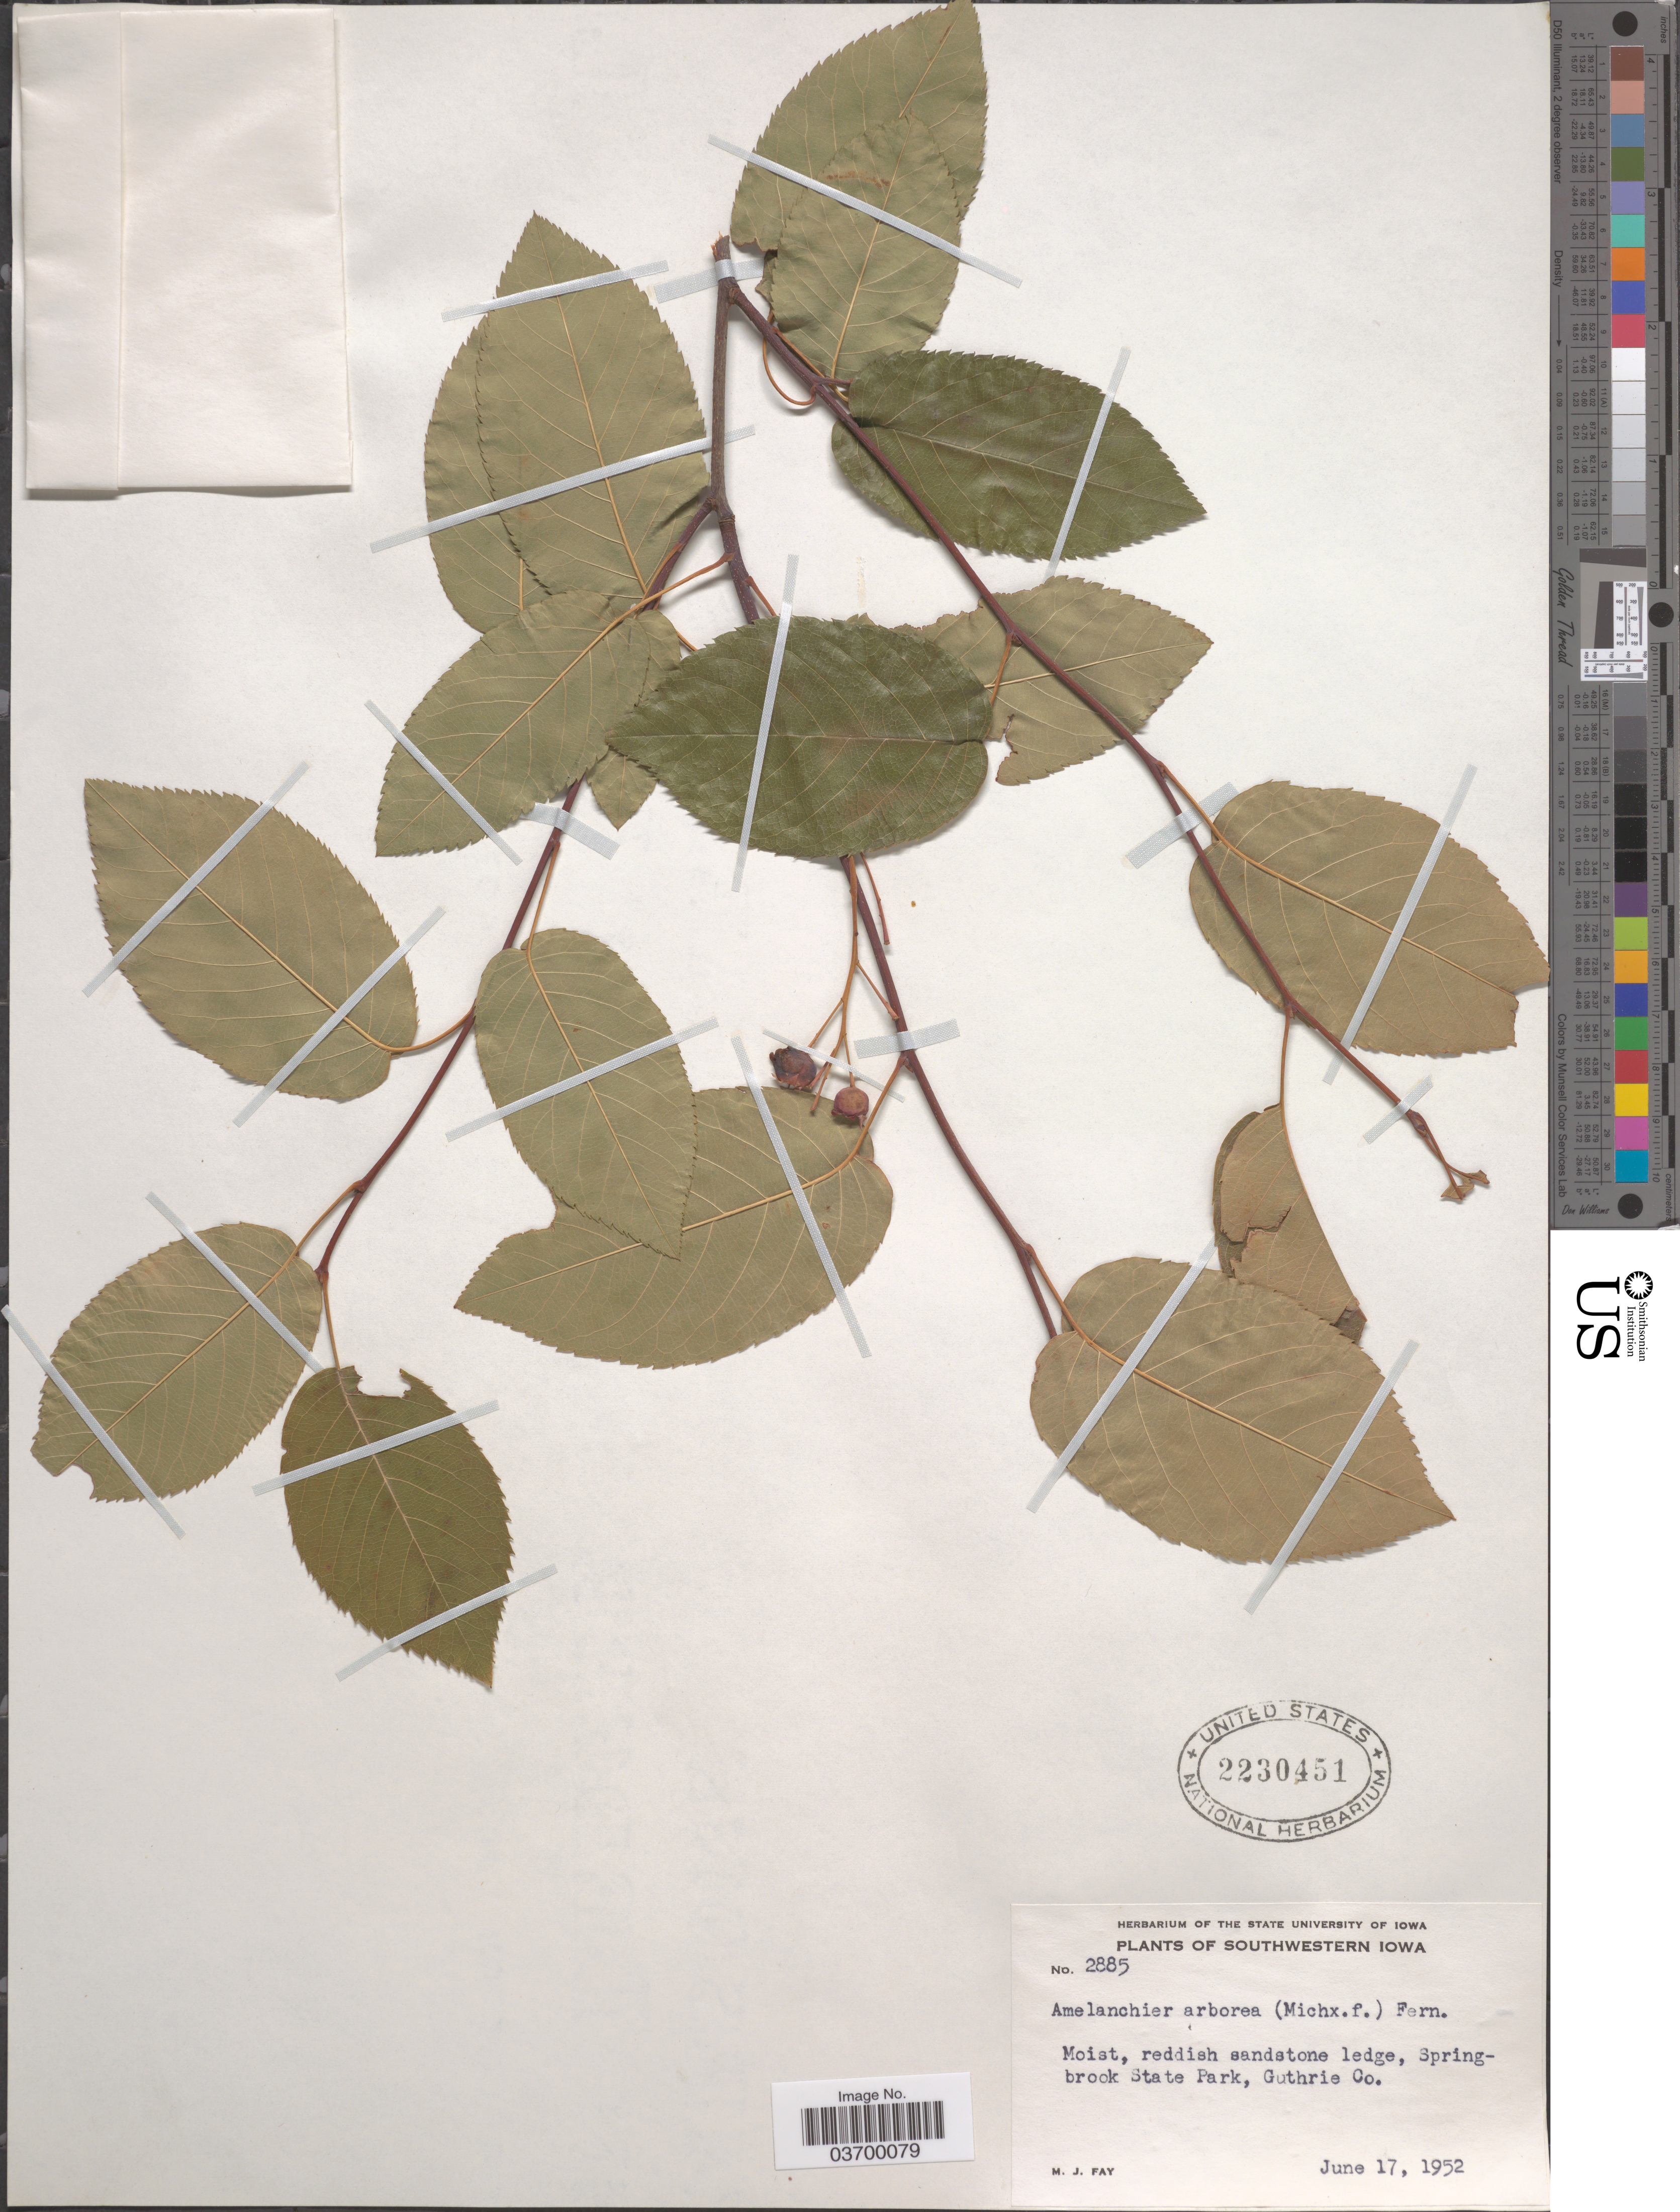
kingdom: Plantae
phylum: Tracheophyta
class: Magnoliopsida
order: Rosales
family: Rosaceae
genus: Amelanchier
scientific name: Amelanchier arborea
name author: (F. Michx.) Fernald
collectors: M. Fay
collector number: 2885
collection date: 1952-06-17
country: United States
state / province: Iowa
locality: Southwestern Iowa. Springbrook State Park, Guthrie Co.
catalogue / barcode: US 2230451